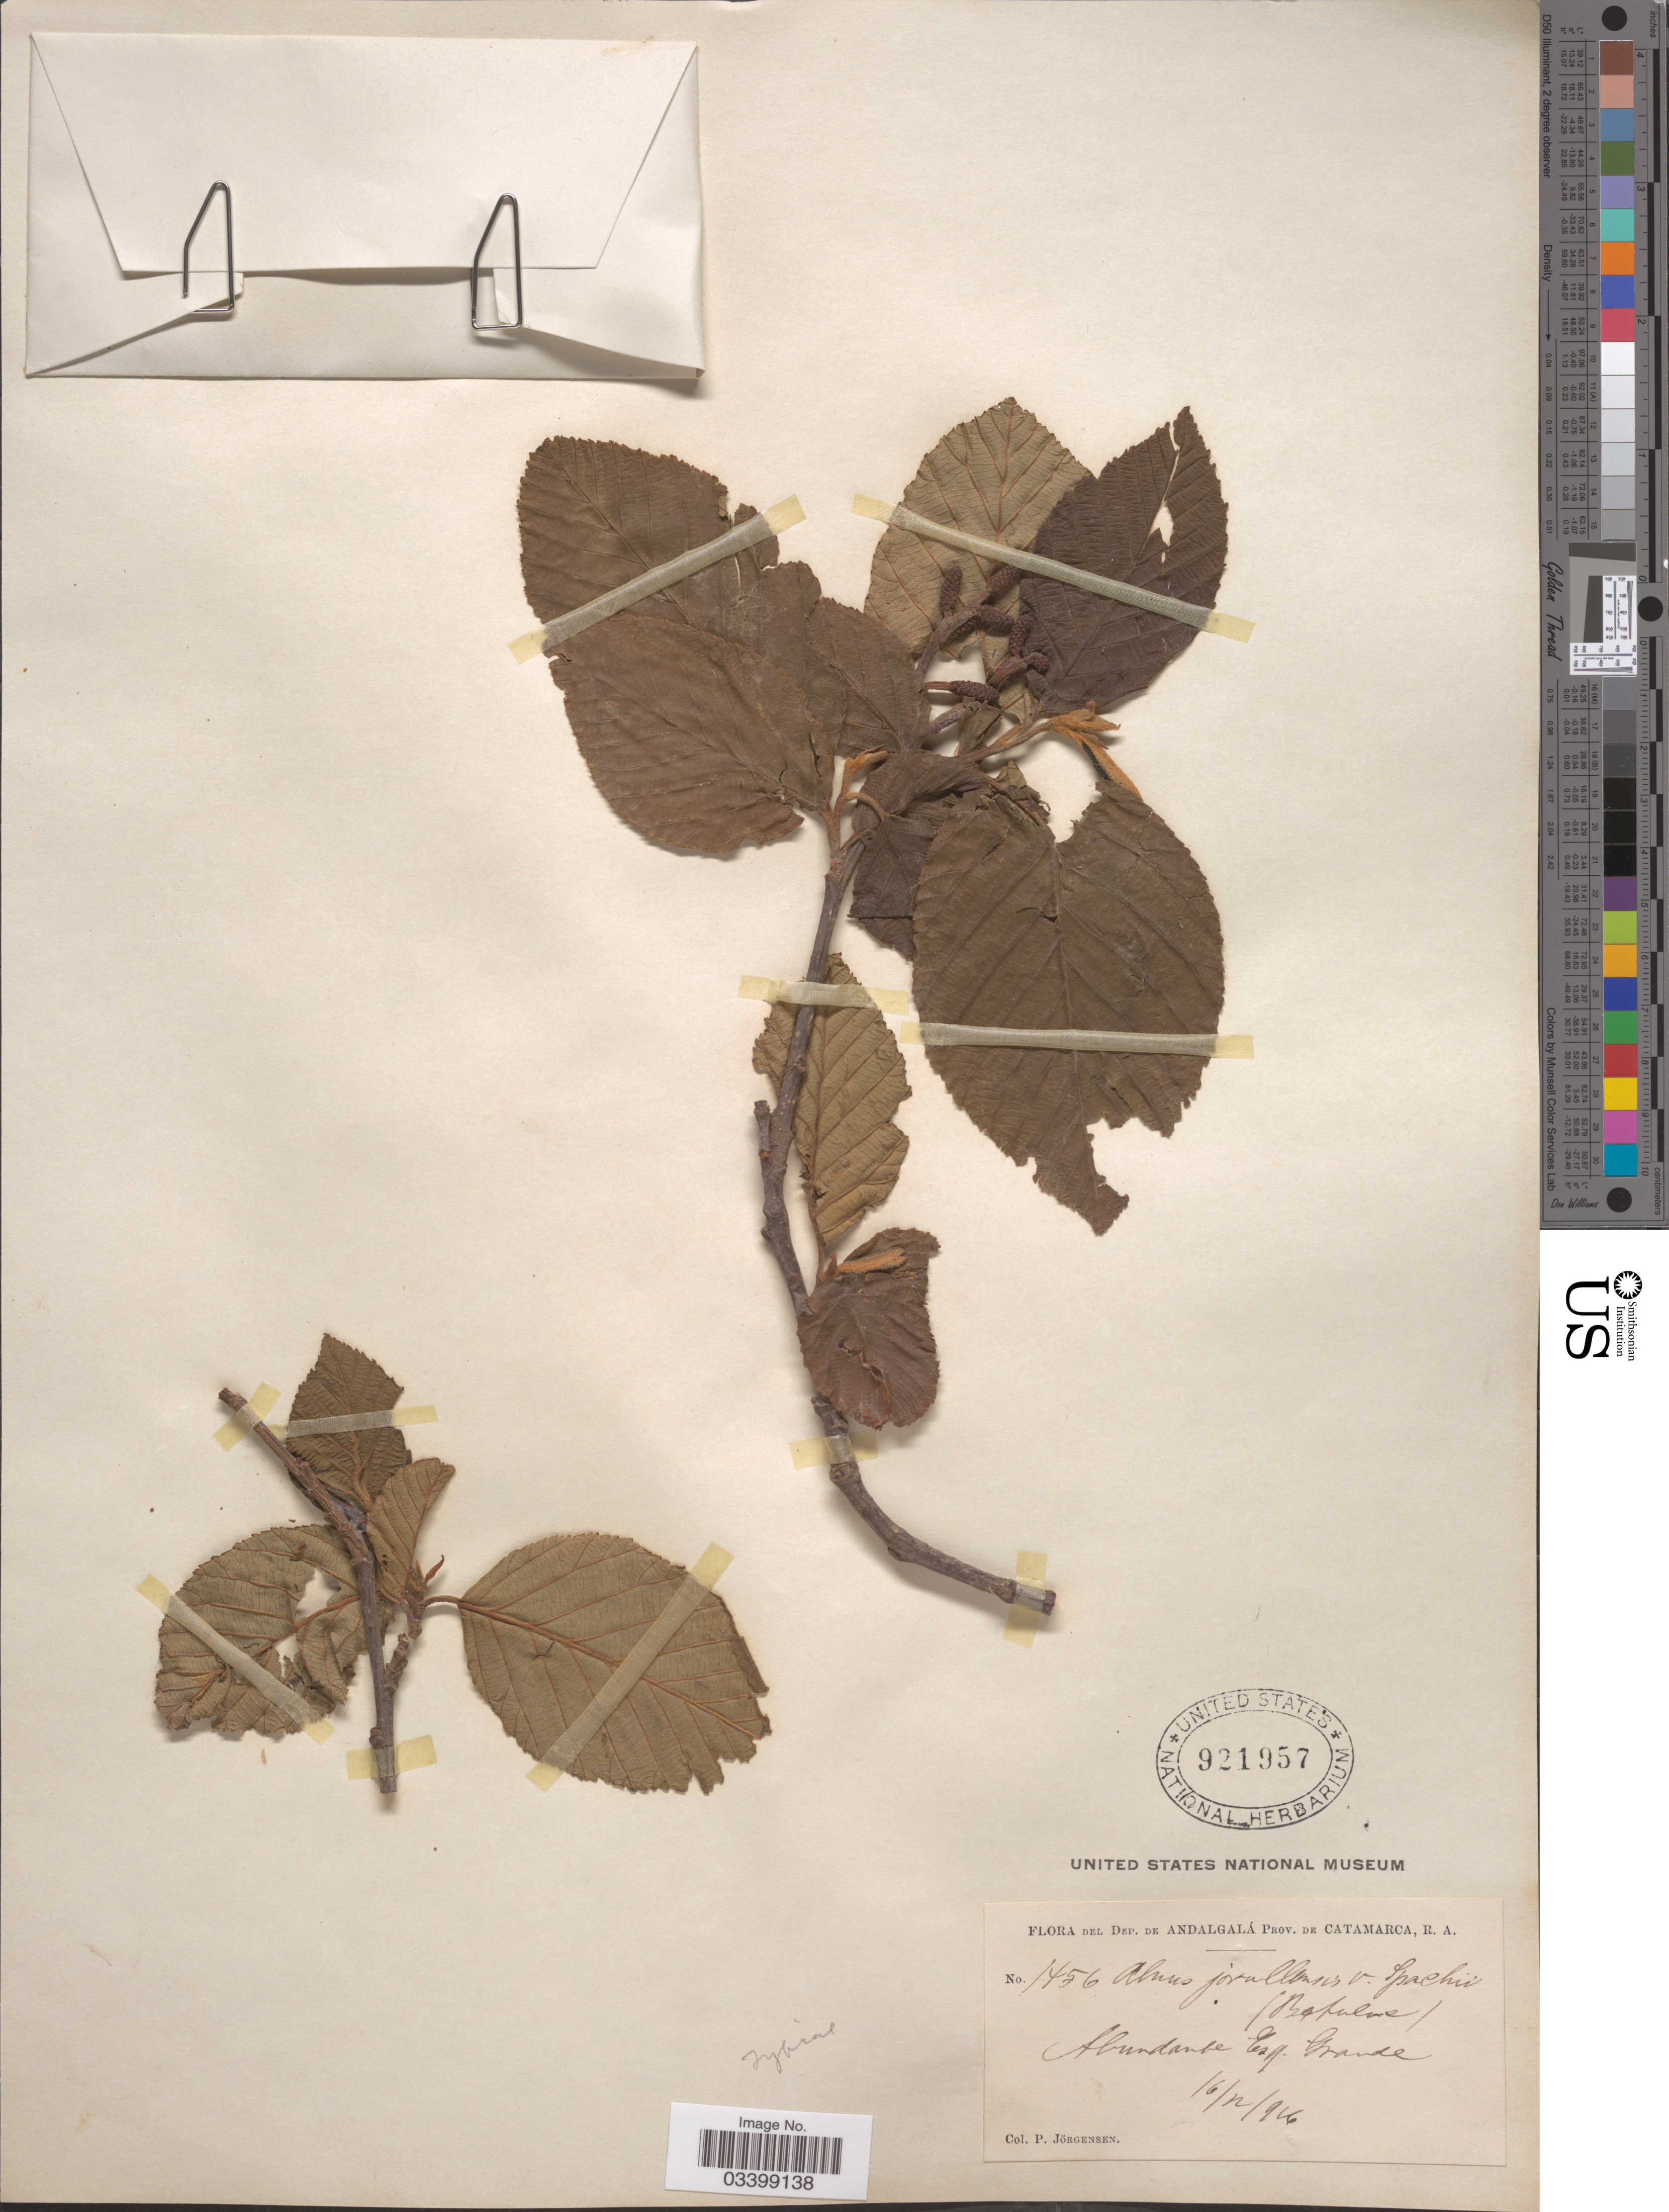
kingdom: Plantae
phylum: Tracheophyta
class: Magnoliopsida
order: Fagales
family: Betulaceae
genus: Alnus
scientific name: Alnus acuminata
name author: Kunth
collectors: P. Jörgensen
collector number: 1456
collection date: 1916-12-16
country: Argentina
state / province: Catamarca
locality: Dep. de Andalgalá. Esq. Grande.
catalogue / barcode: US 921957